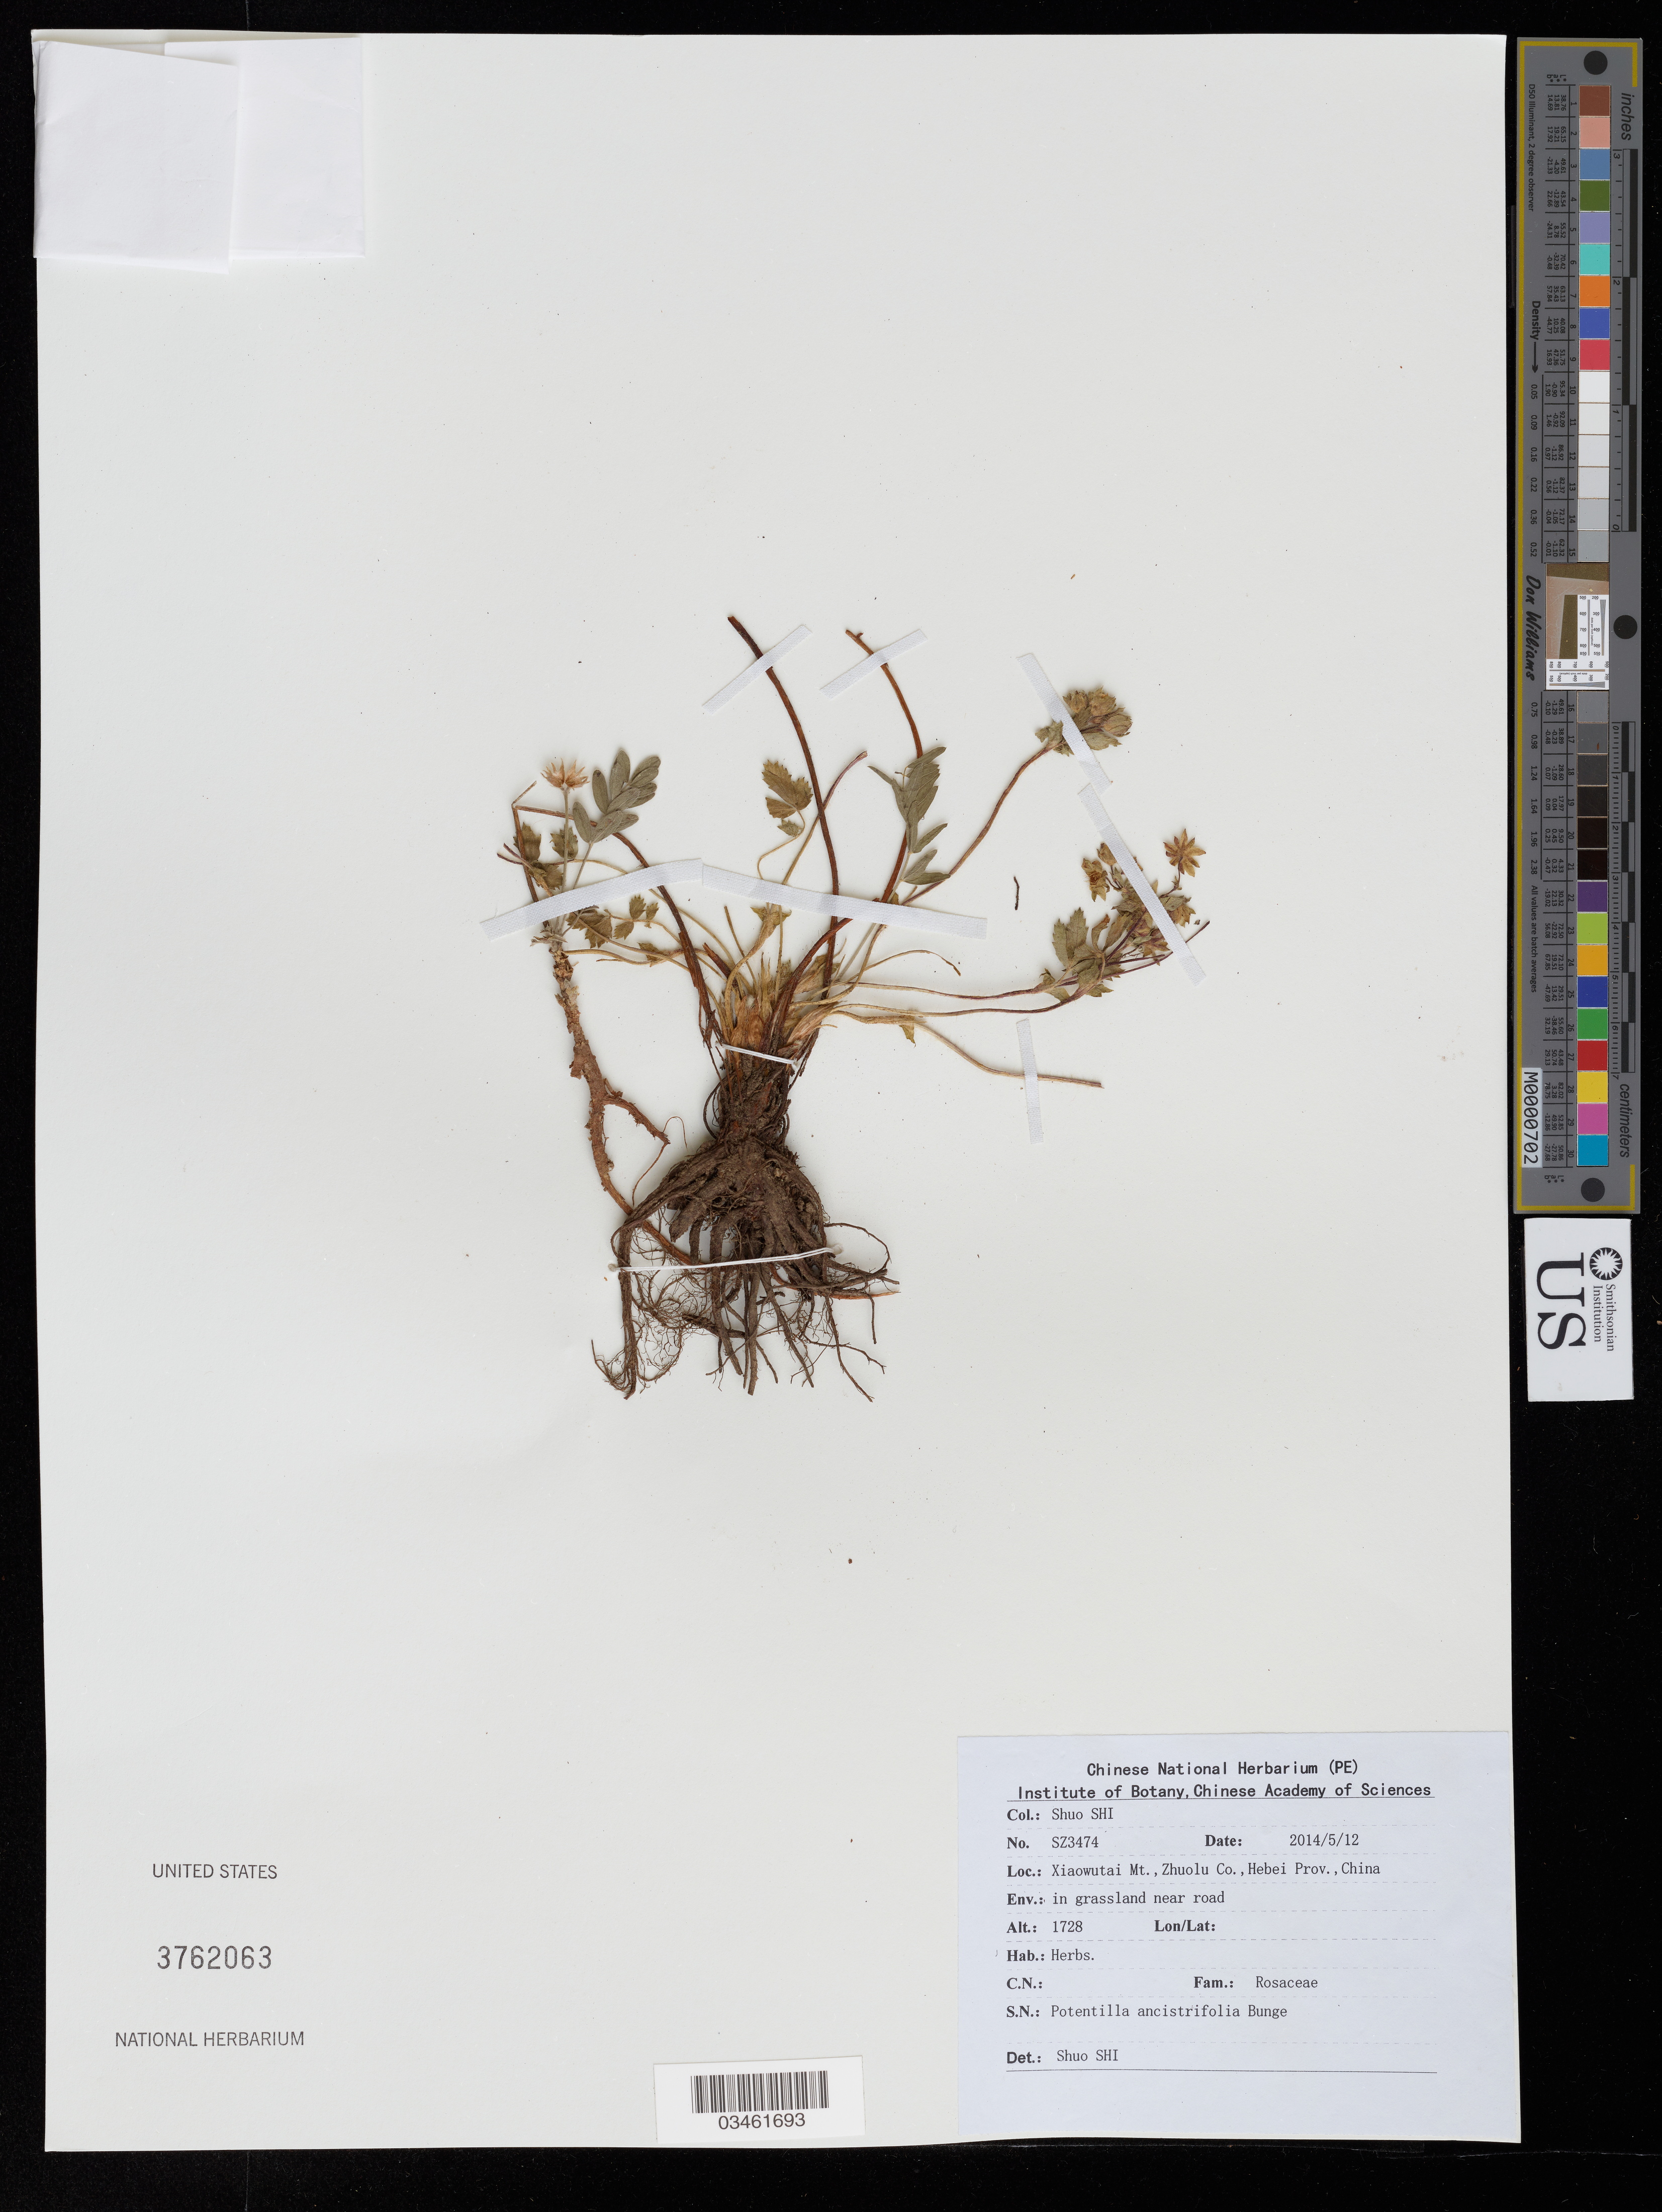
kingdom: Plantae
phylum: Tracheophyta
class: Magnoliopsida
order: Rosales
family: Rosaceae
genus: Potentilla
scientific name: Potentilla ancistrifolia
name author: Bunge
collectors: S. Shi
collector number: SZ3474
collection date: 2014-05-12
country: China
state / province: Hebei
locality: Xiaowutai Mt., Zhuolu Co.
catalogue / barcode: US 3762063